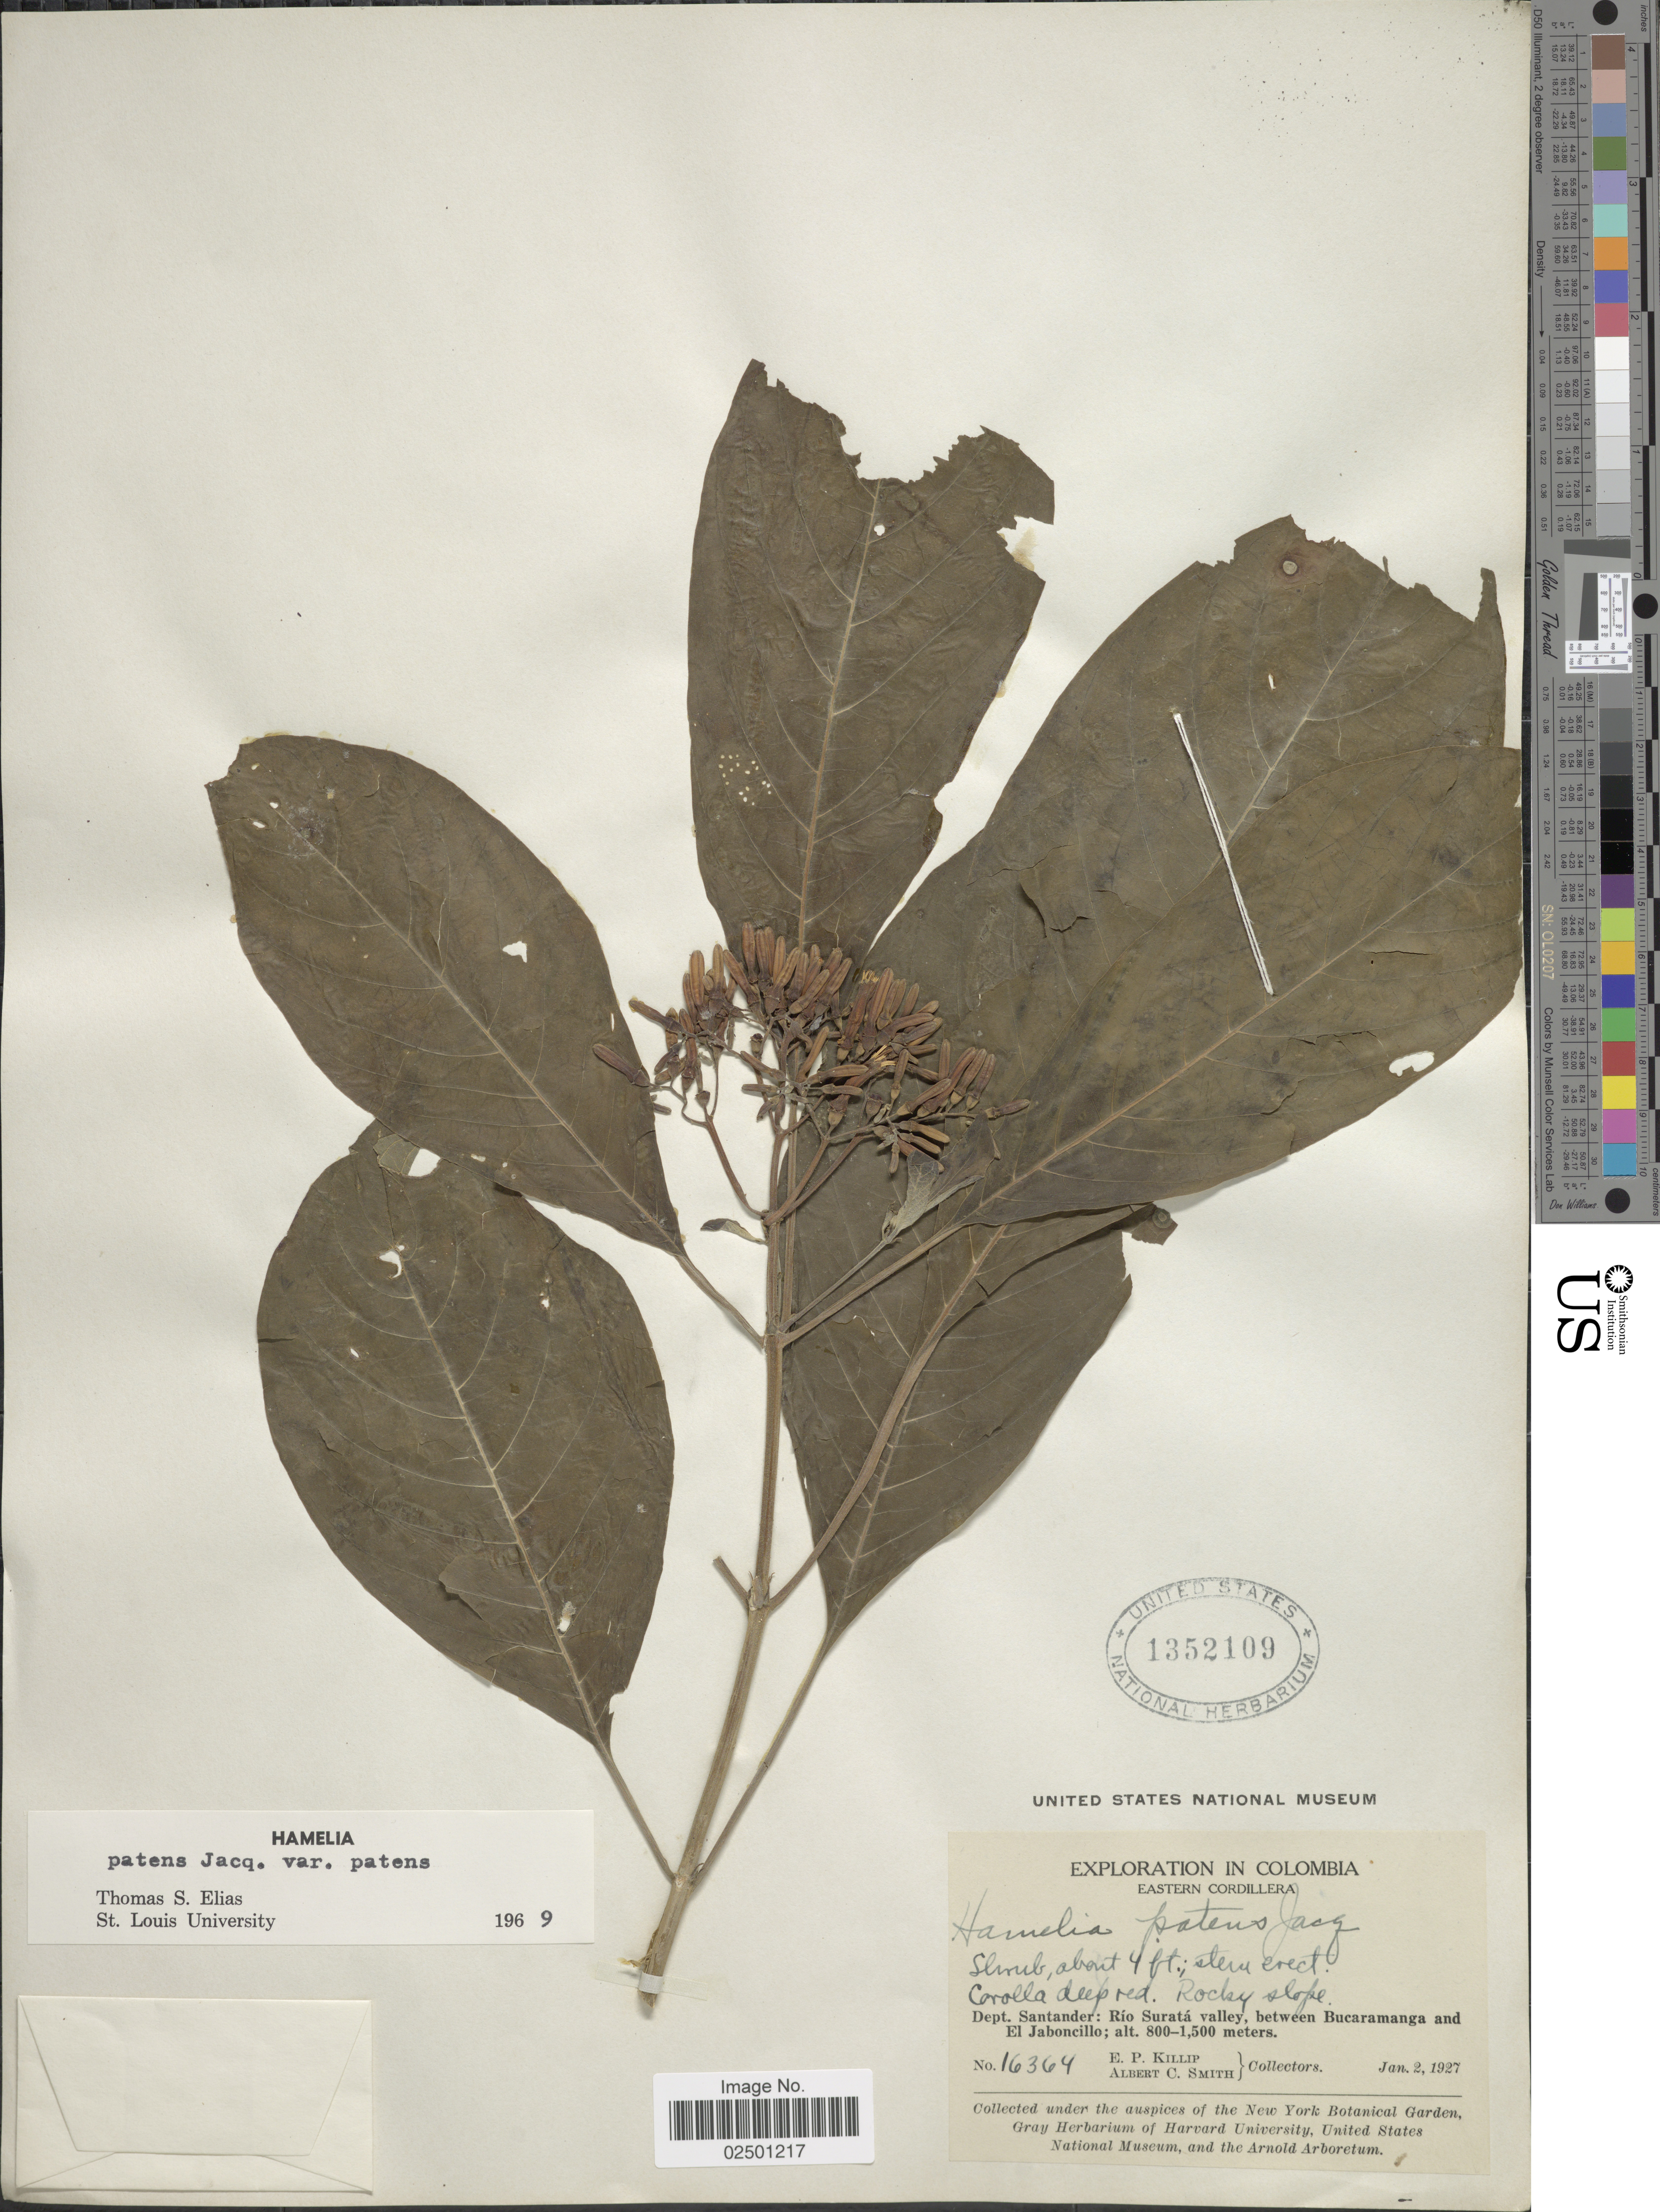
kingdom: Plantae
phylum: Tracheophyta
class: Magnoliopsida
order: Gentianales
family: Rubiaceae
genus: Hamelia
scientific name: Hamelia patens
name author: Jacq.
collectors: E. P. Killip & A. C. Smith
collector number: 16364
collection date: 1927-01-02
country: Colombia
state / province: Santander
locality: Eastern Cordillera. Dept. Santander: Rio Surata valley, between Bucaramanga and El Jaboncillo.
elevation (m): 800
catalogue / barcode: US 1352109